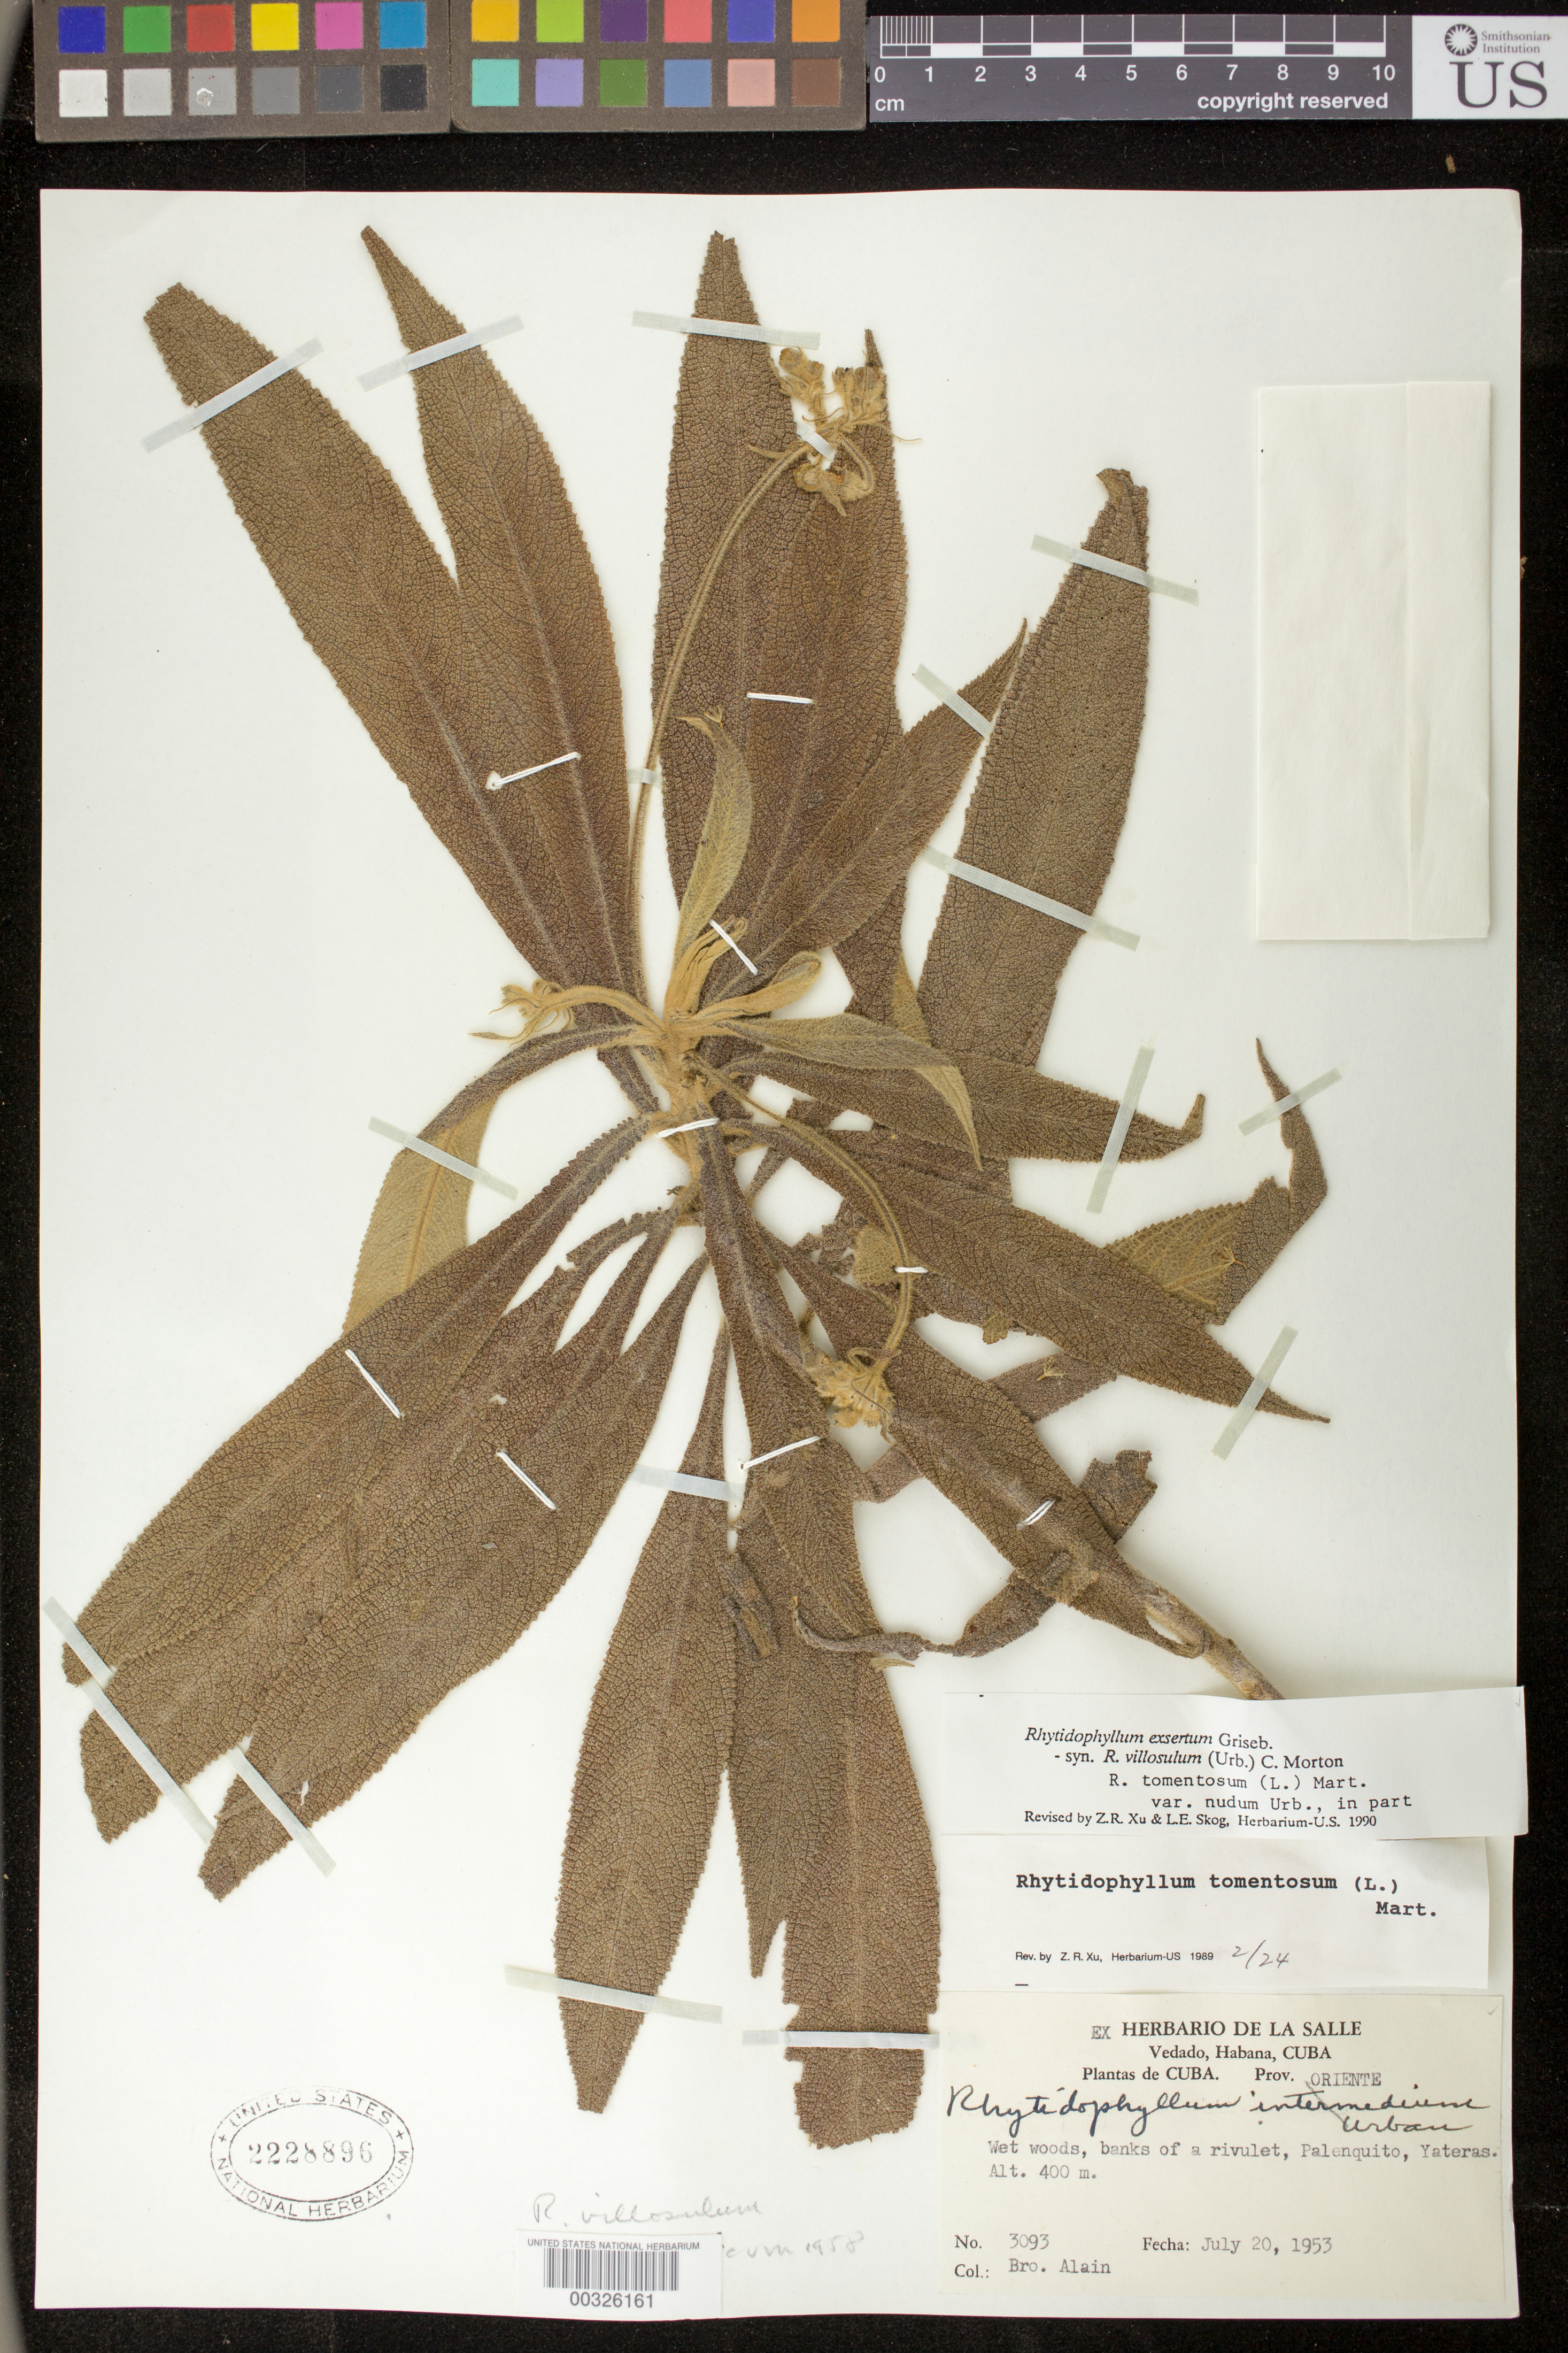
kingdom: Plantae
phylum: Tracheophyta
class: Magnoliopsida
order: Lamiales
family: Gesneriaceae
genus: Rhytidophyllum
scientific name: Rhytidophyllum exsertum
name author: Griseb.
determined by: Skog, Laurence E.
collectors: A. H. Liogier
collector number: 3093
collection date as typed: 20 Jul 1953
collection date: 1953-07-20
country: Cuba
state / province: Oriente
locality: Palenquito, Yateras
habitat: Wet woods, banks of a rivulet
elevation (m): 400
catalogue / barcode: US 2228896